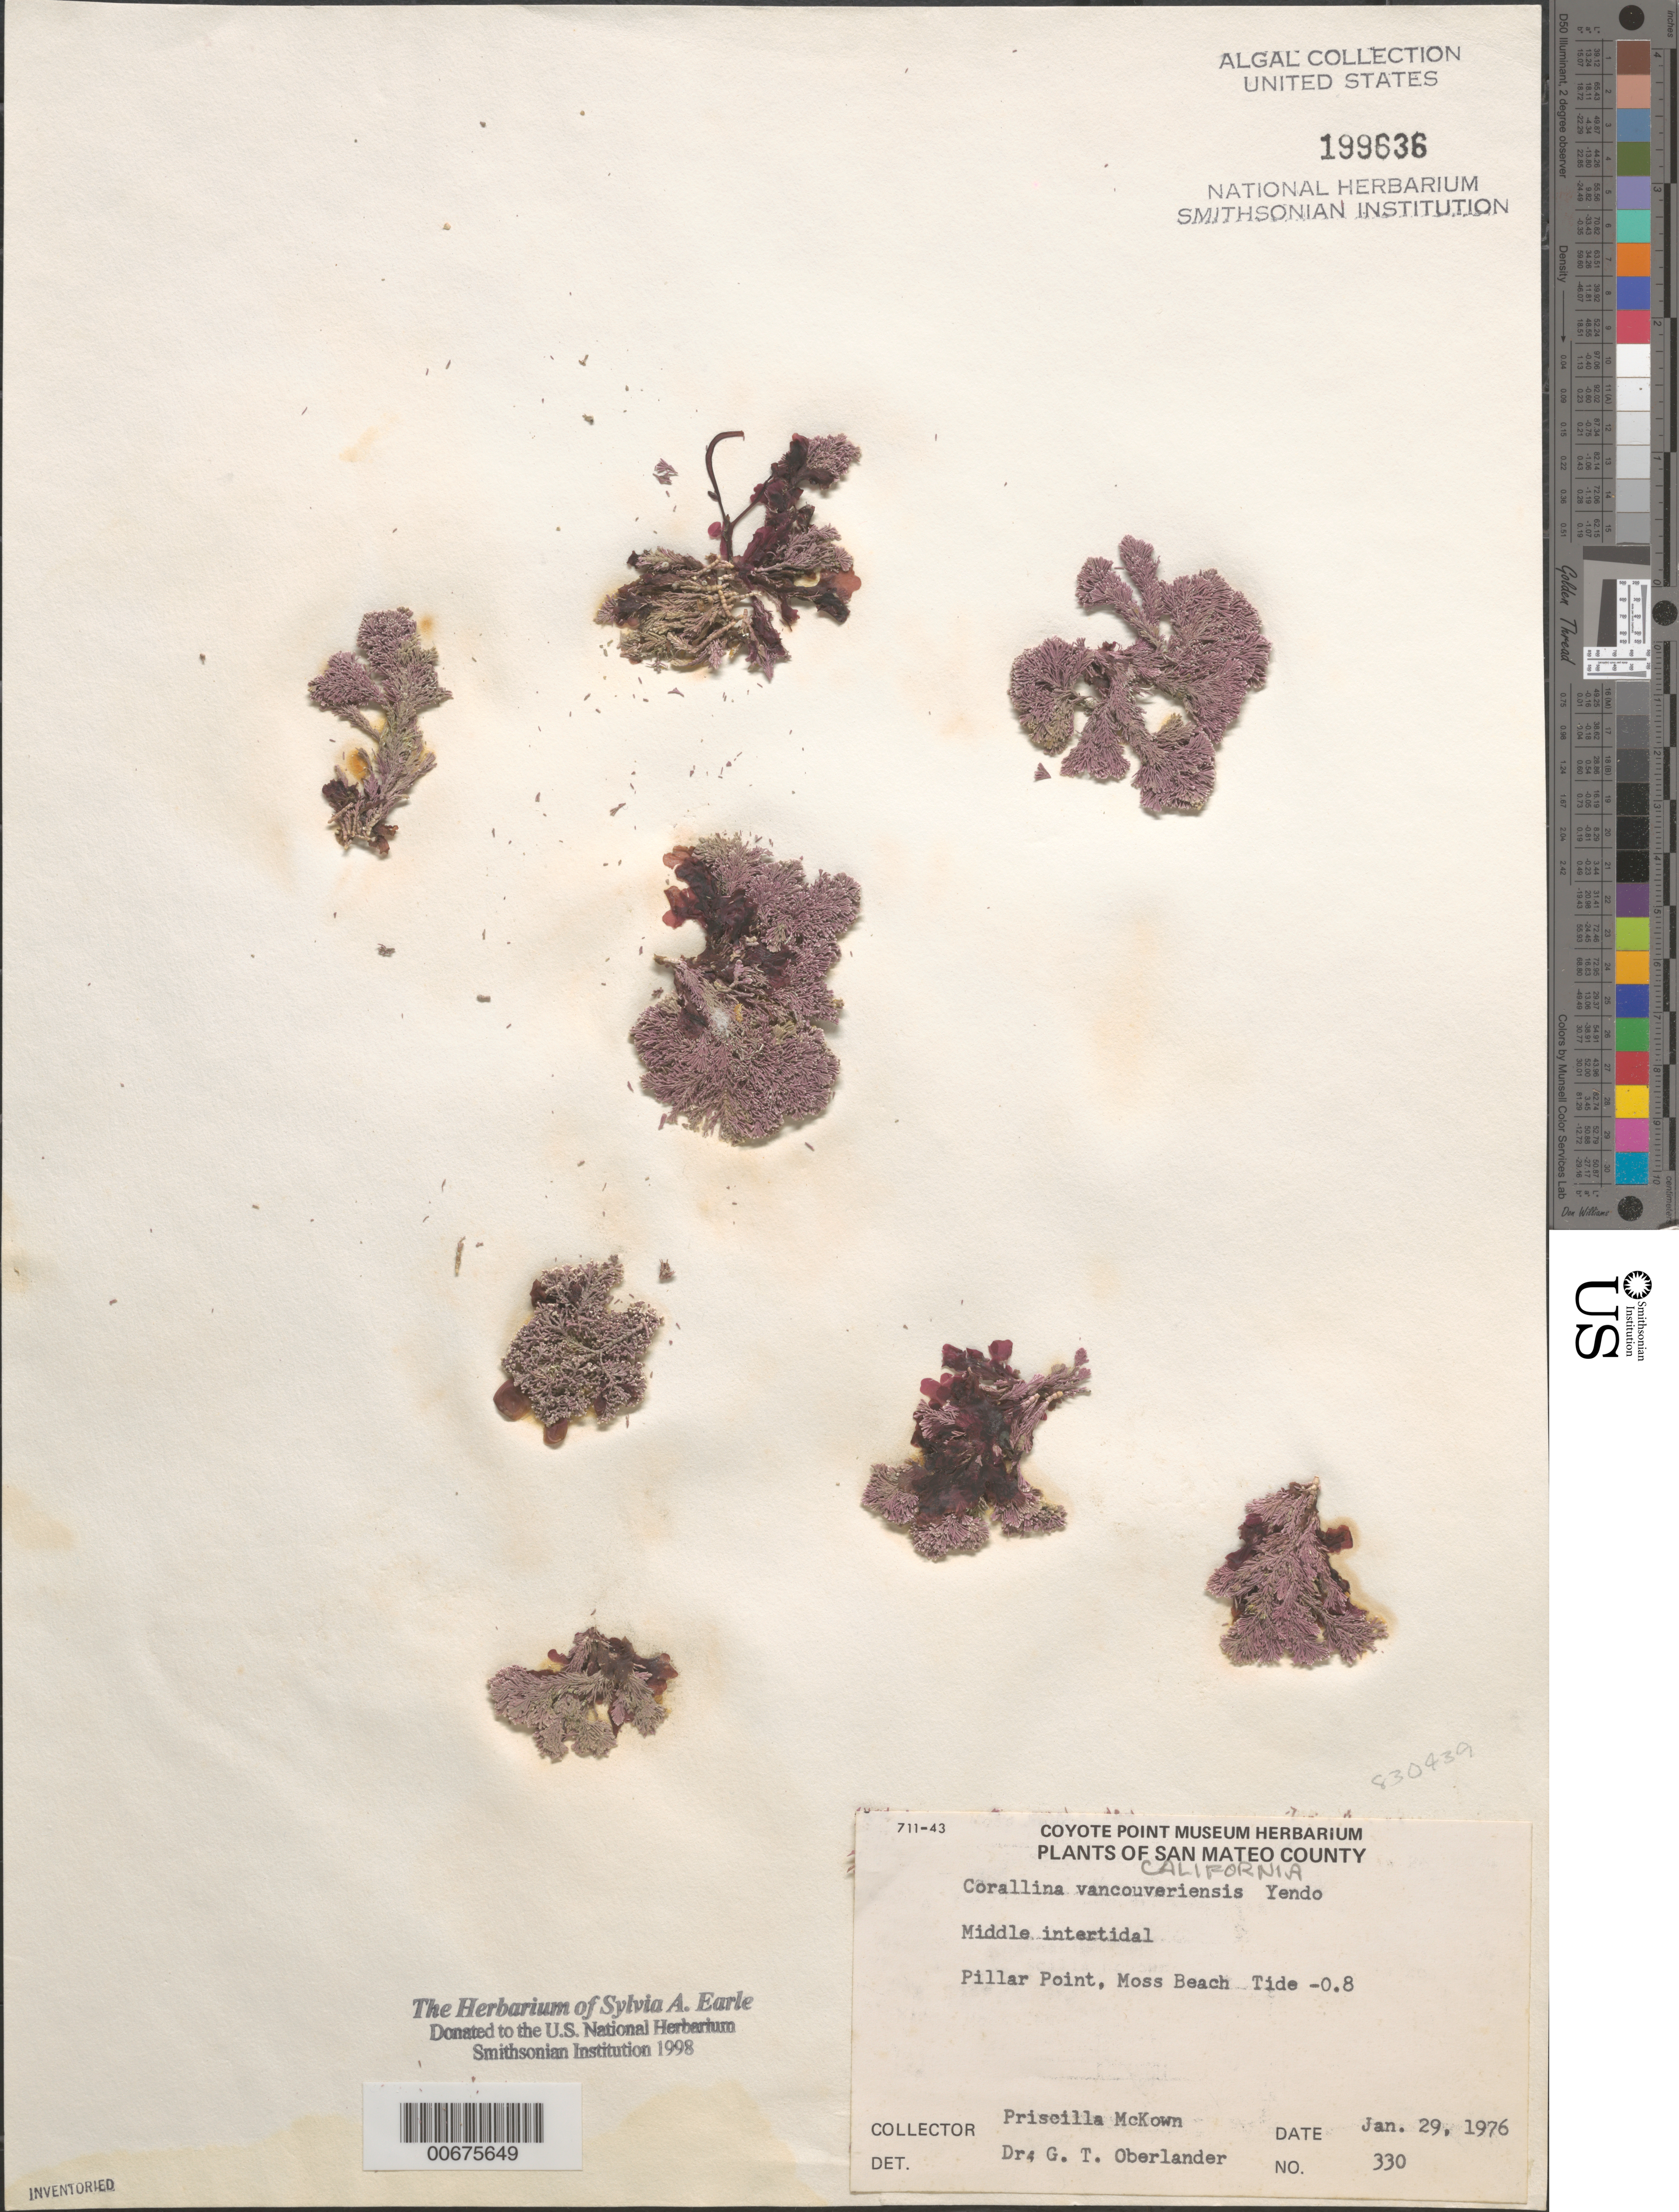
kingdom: Plantae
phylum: Rhodophyta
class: Florideophyceae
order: Corallinales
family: Corallinaceae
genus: Corallina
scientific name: Corallina vancouveriensis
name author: Yendo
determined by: Oberlander, G. T.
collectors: P. McKown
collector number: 330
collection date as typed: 29 Jan 1976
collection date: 1976-01-29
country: United States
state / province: California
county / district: San Mateo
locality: Moss Beach, Pillar Point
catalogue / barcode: US 199636